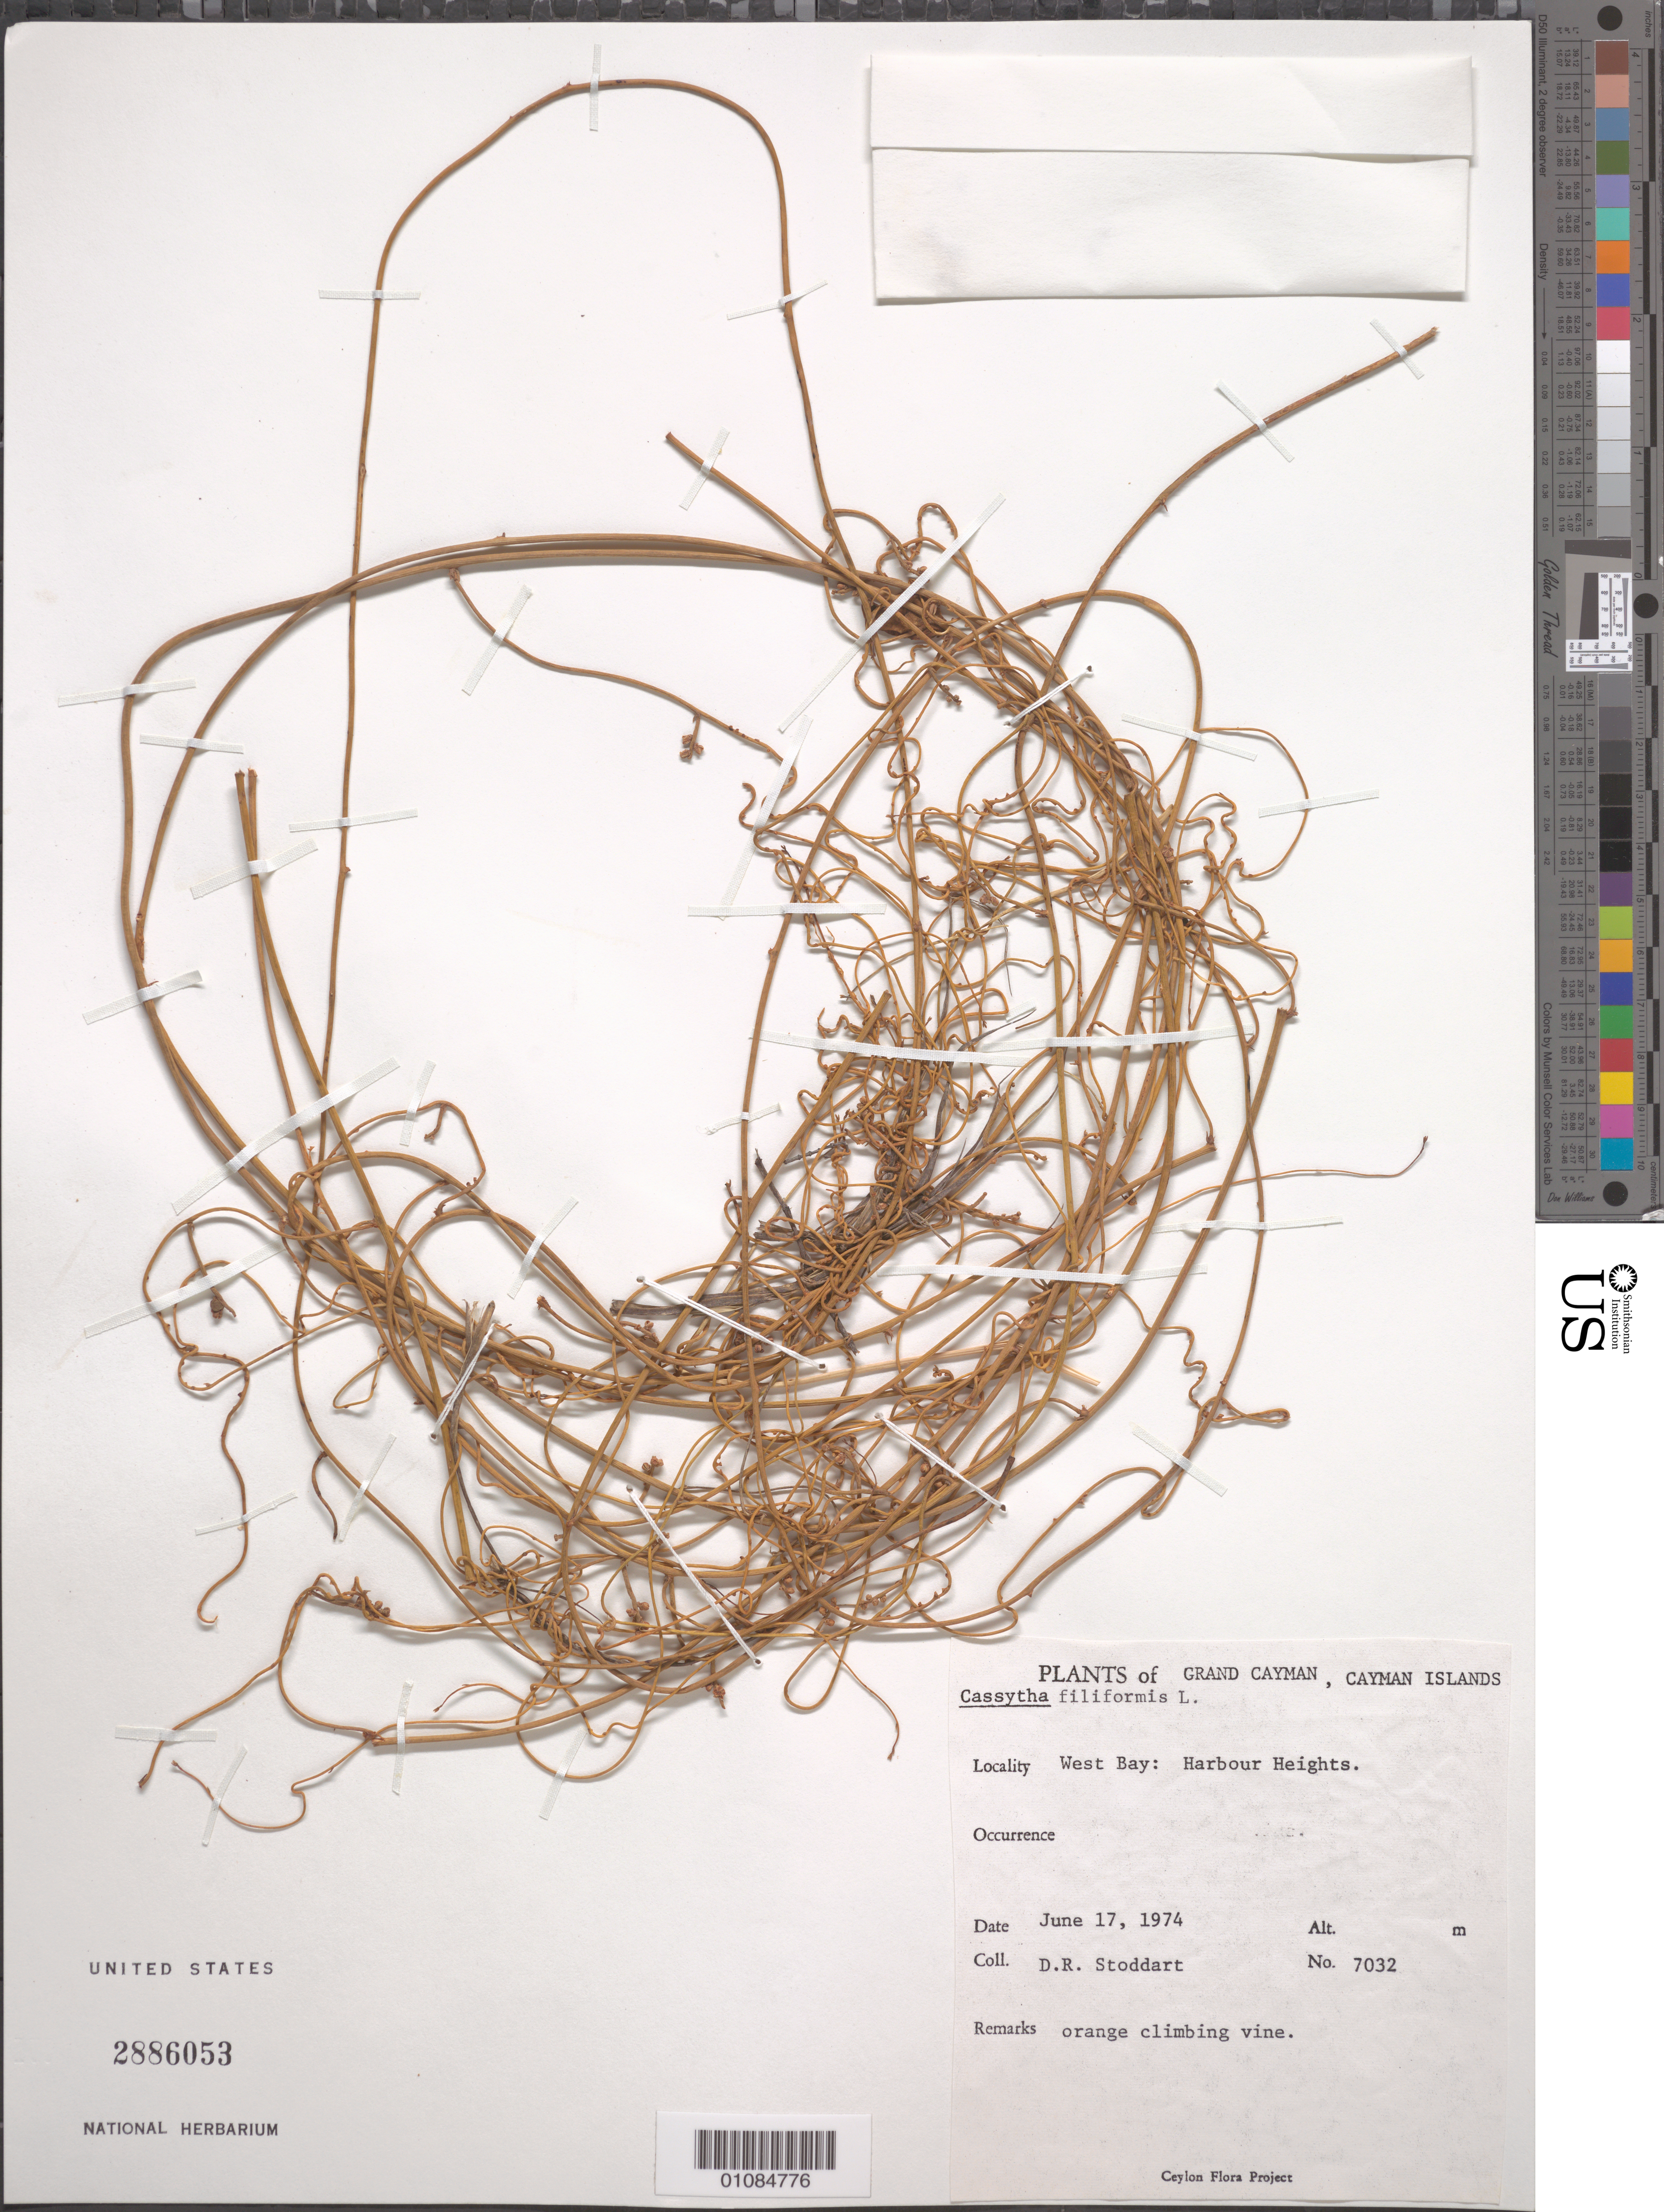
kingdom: Plantae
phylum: Tracheophyta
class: Magnoliopsida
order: Laurales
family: Lauraceae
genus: Cassytha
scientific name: Cassytha filiformis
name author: L.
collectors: D. R. Stoddart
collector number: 7032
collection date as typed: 17 Jun 1974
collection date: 1974-06-17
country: Cayman Islands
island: Grand Cayman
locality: West Bay: Harbour Heights.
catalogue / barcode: US 2886053